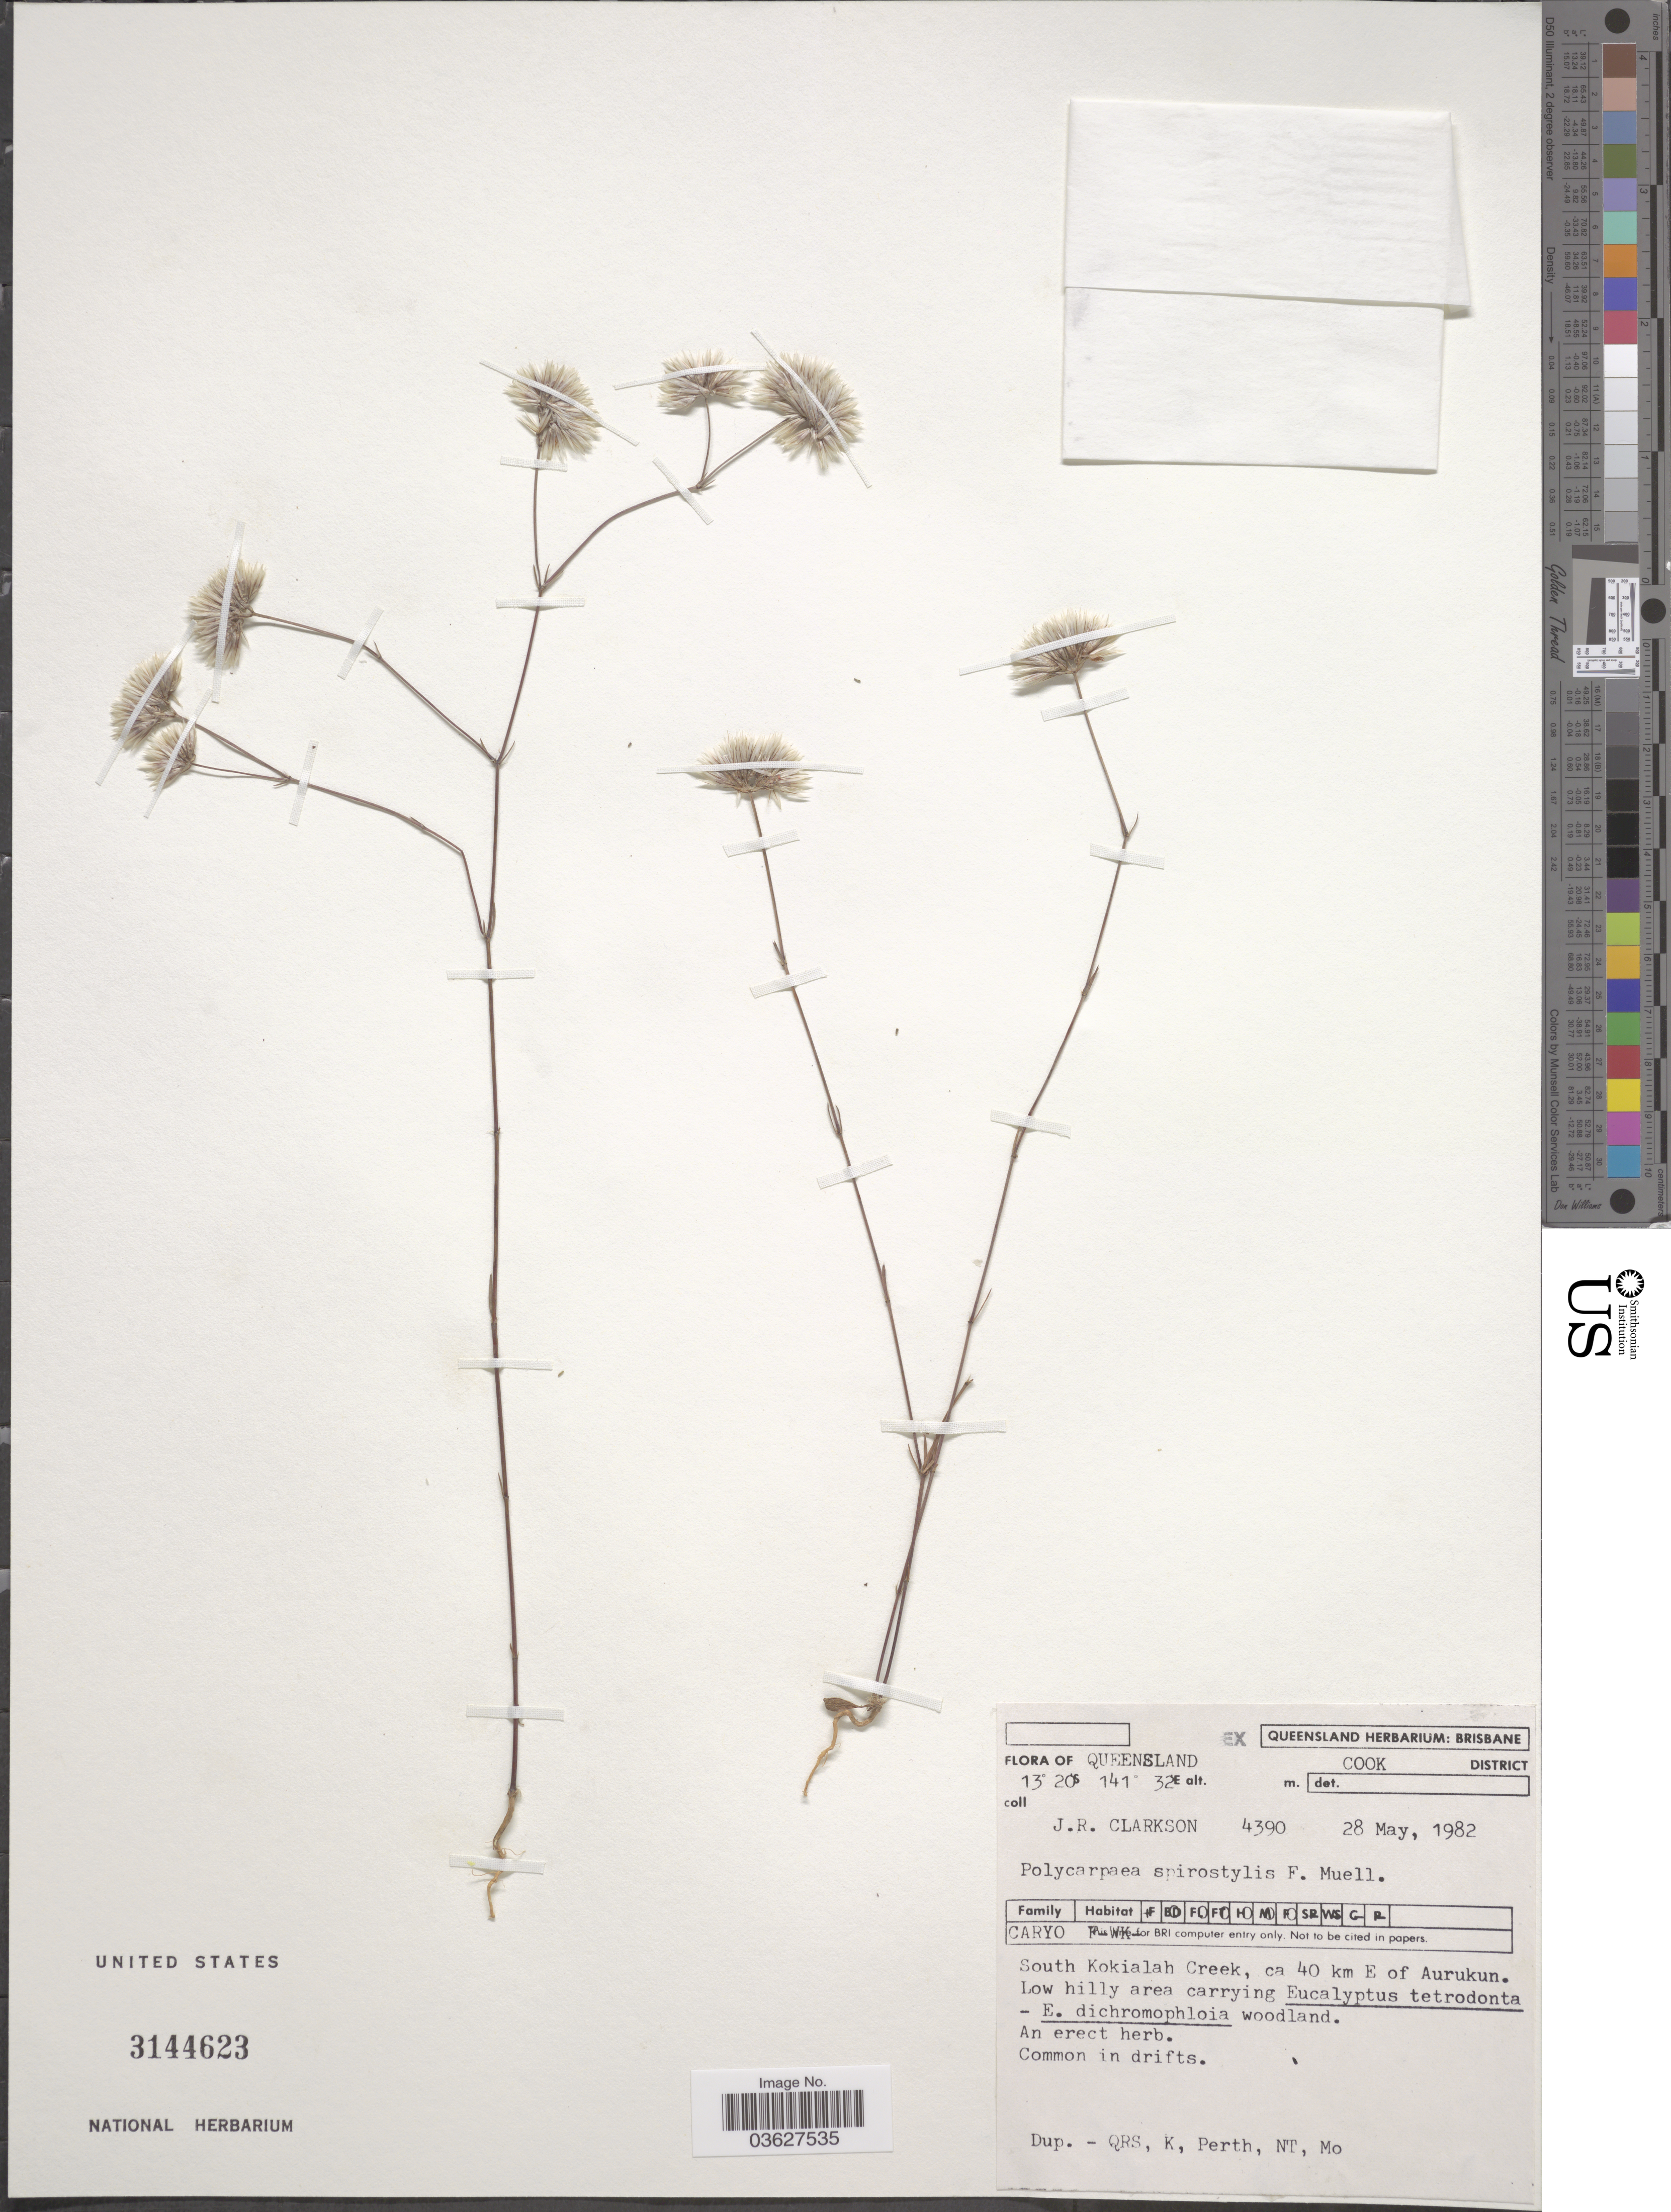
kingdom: Plantae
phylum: Tracheophyta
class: Magnoliopsida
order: Caryophyllales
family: Caryophyllaceae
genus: Polycarpaea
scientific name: Polycarpaea spirostylis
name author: F. Muell.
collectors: J. Clarkson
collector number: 4390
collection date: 1982-05-28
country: Australia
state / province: Queensland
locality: Cook District. South Kokialah Creek, ca 40 km E of Aurukun.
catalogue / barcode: US 3144623